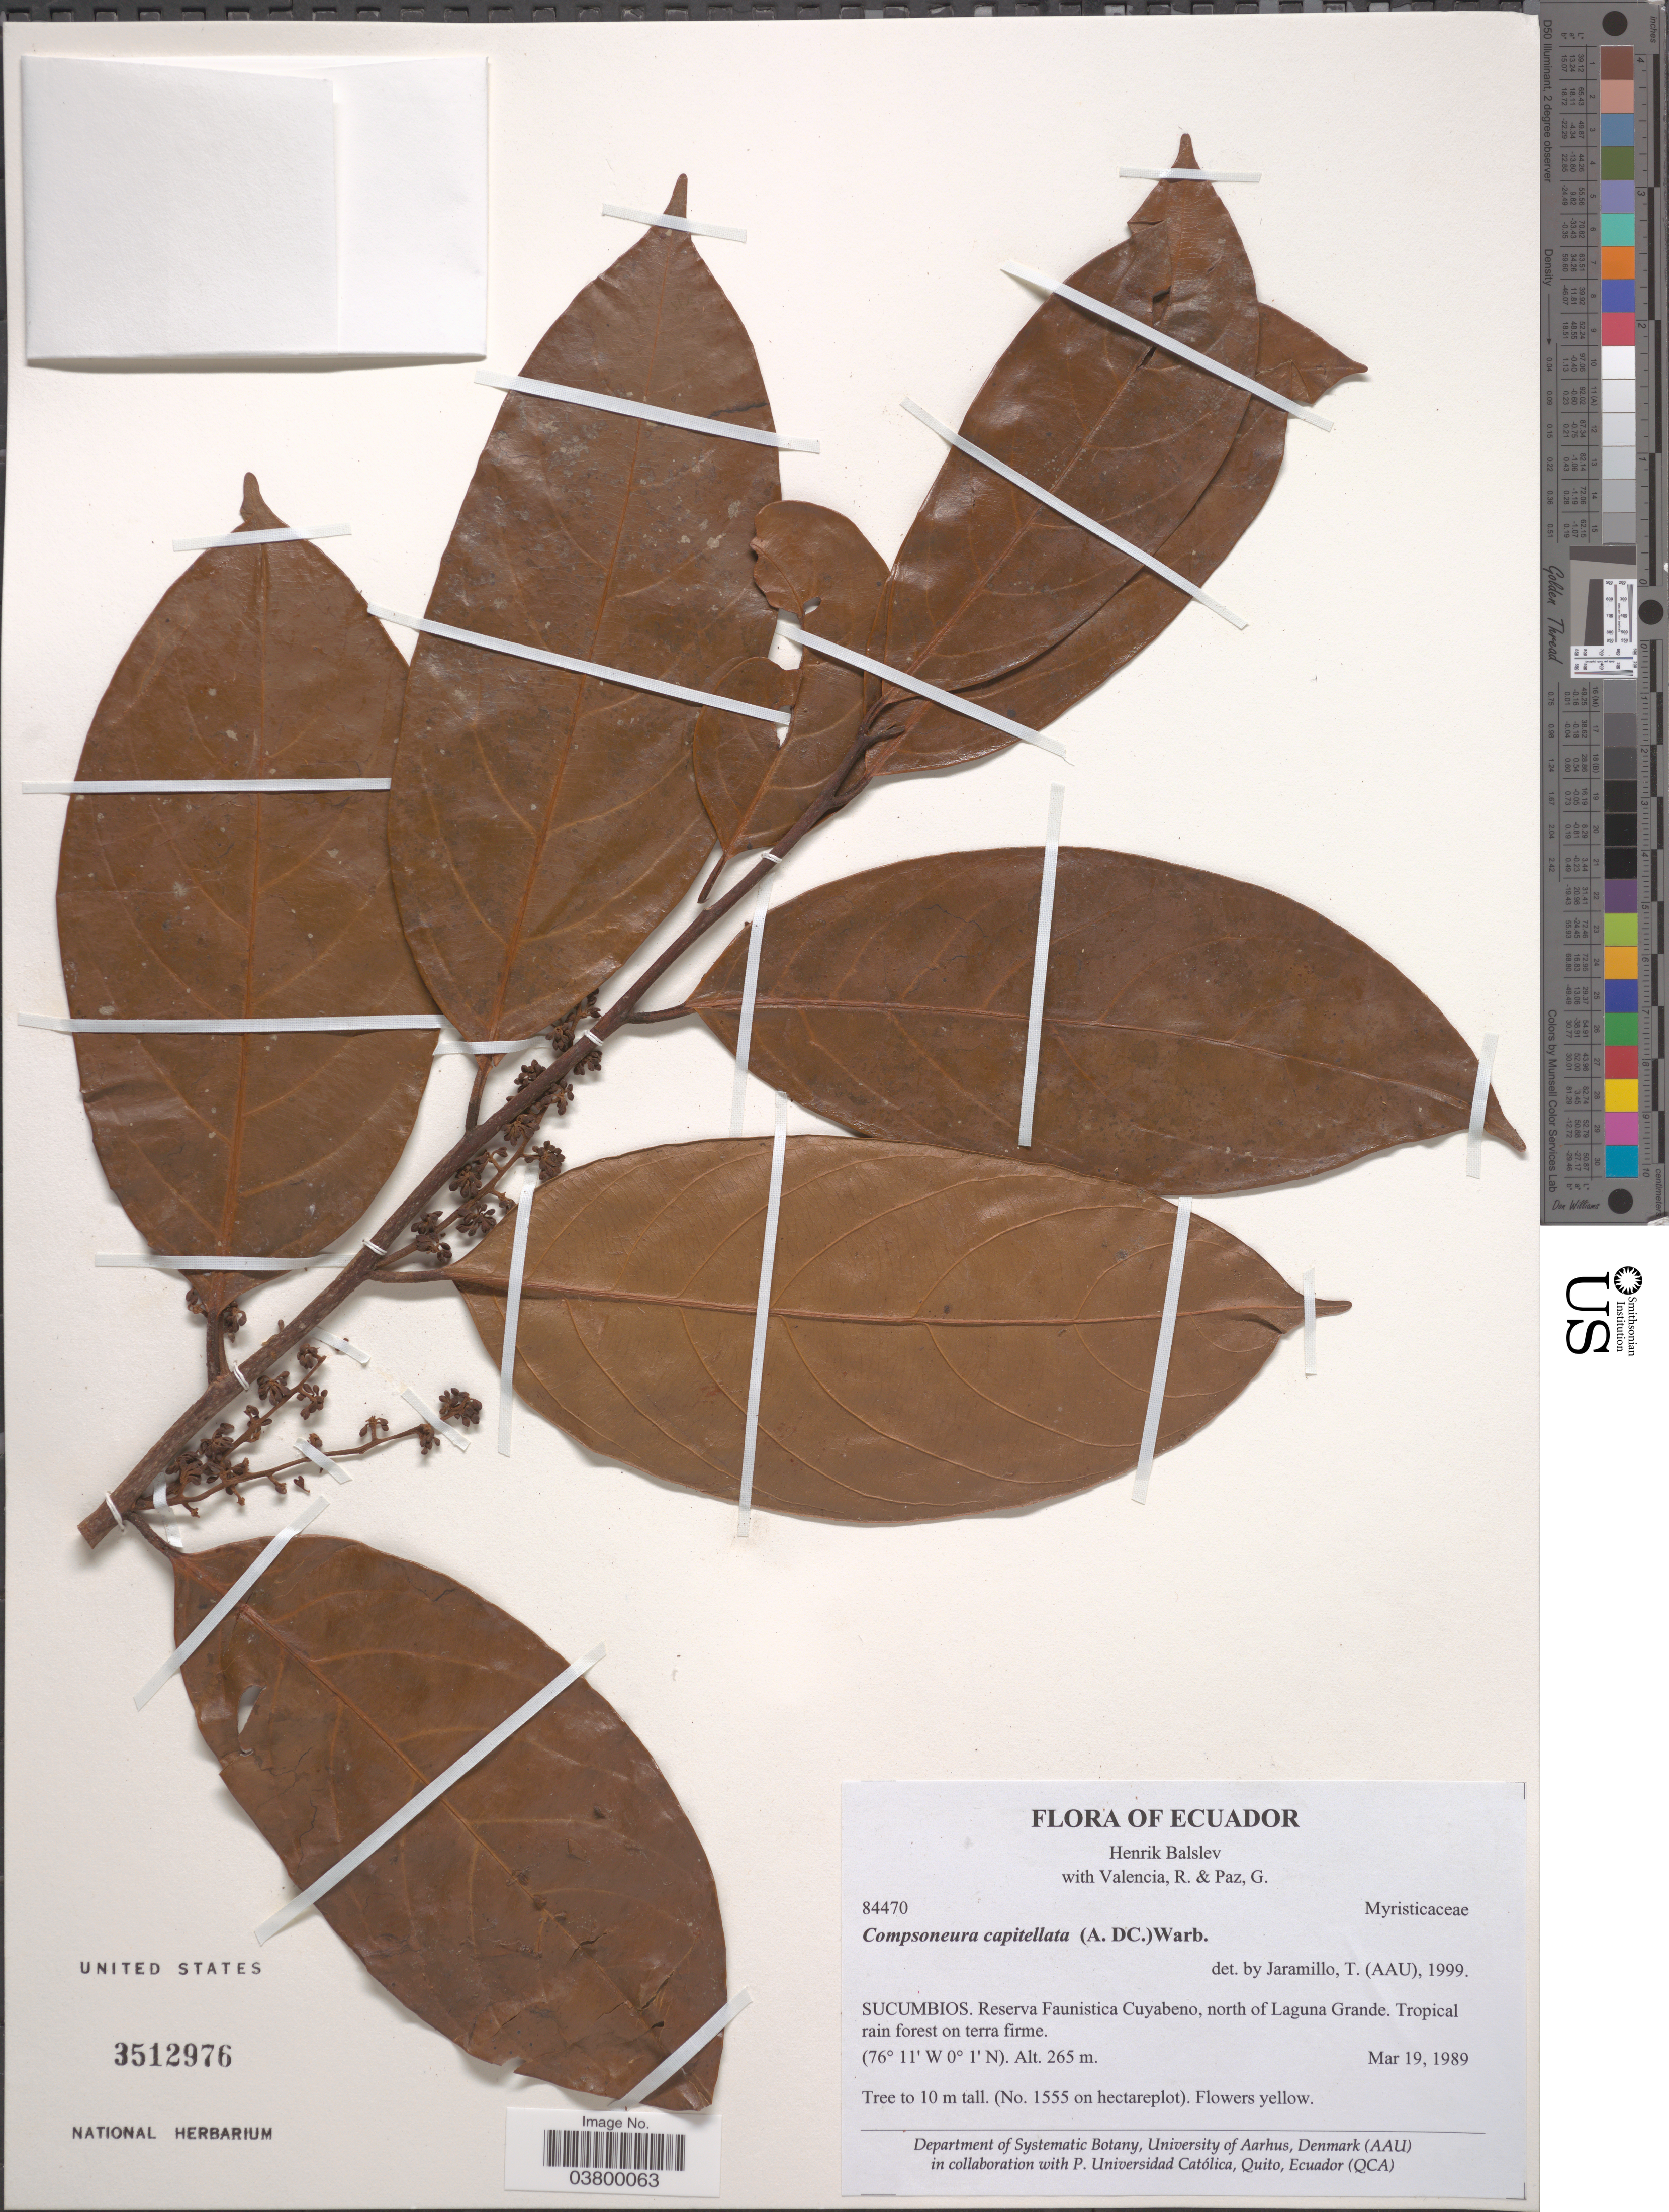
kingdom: Plantae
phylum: Tracheophyta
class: Magnoliopsida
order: Magnoliales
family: Myristicaceae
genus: Compsoneura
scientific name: Compsoneura capitellata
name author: (A. DC.) Warb.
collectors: H. Balslev, R. Valencia & G. Paz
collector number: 84470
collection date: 1989-03-19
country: Ecuador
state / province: Sucumbíos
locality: Reserva Faunistica Cuyabeno, north of Laguna Grande.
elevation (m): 265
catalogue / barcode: US 3512976